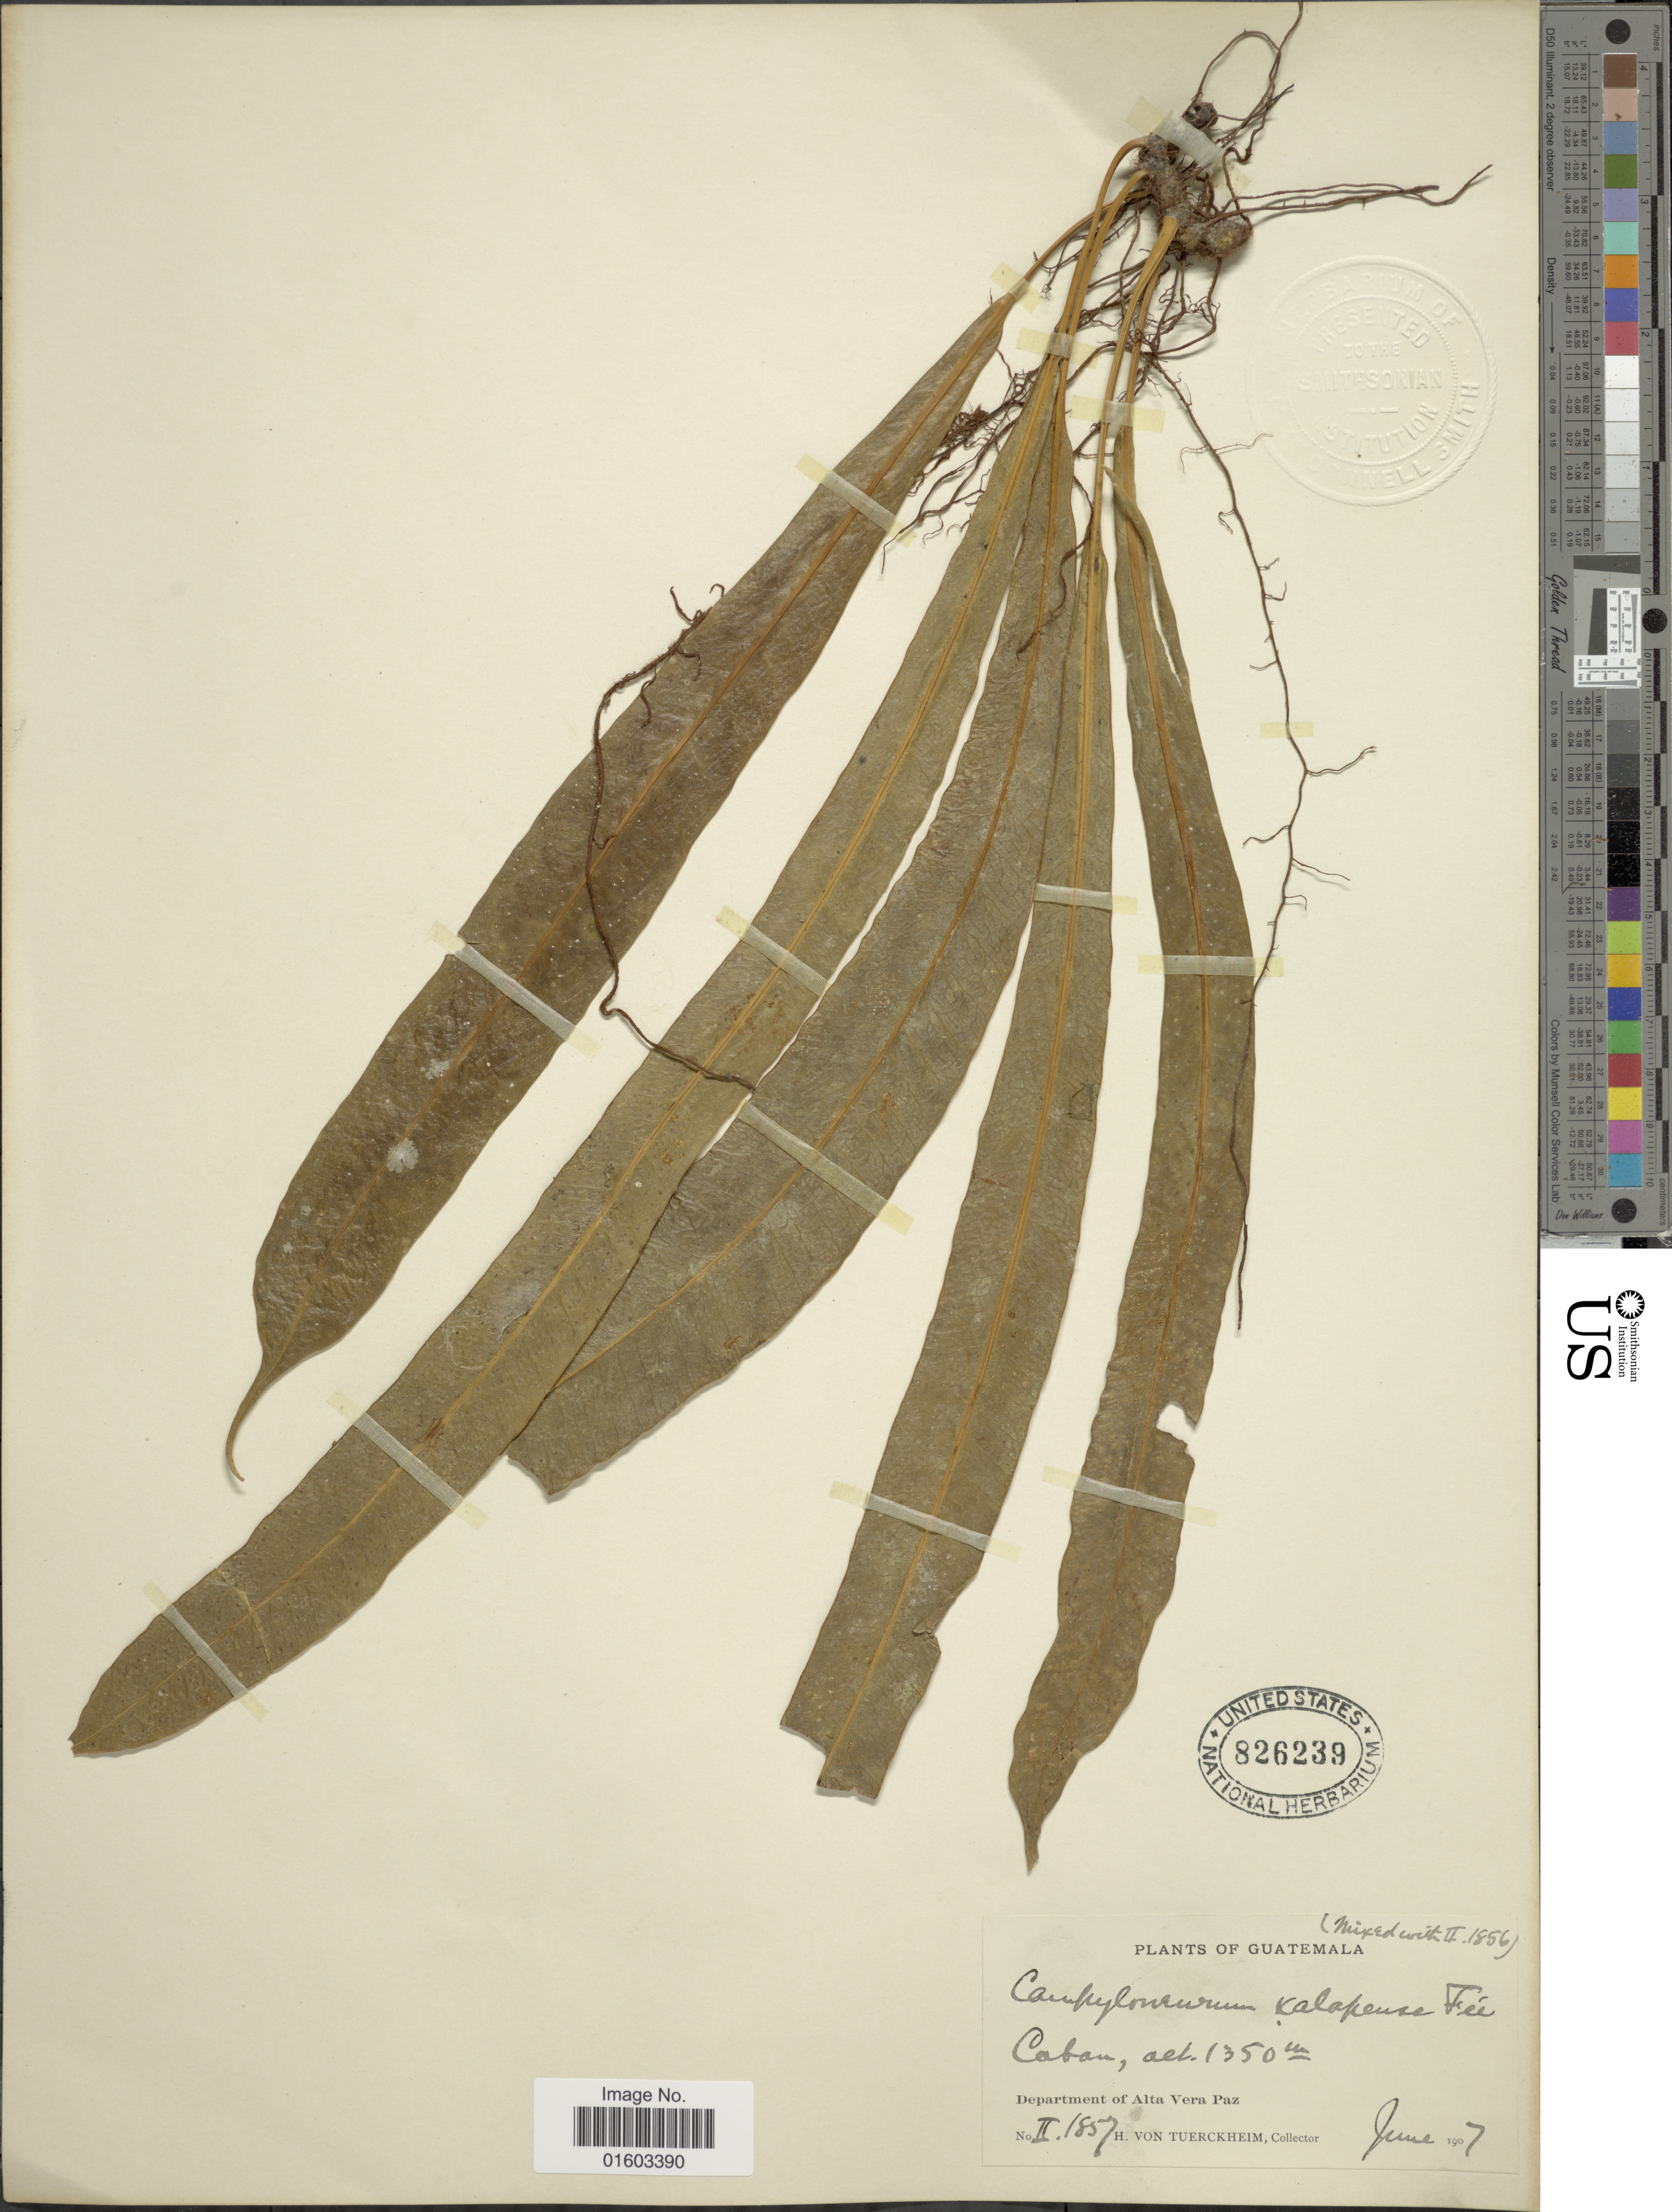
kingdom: Plantae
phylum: Tracheophyta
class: Polypodiopsida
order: Polypodiales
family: Polypodiaceae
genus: Campyloneurum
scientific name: Campyloneurum xalapense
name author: Fée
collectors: H. von Türckheim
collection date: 1907-06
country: Guatemala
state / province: Alta Verapaz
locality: Department of Alta Vera Paz, Coban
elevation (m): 1350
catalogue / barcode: US 826239